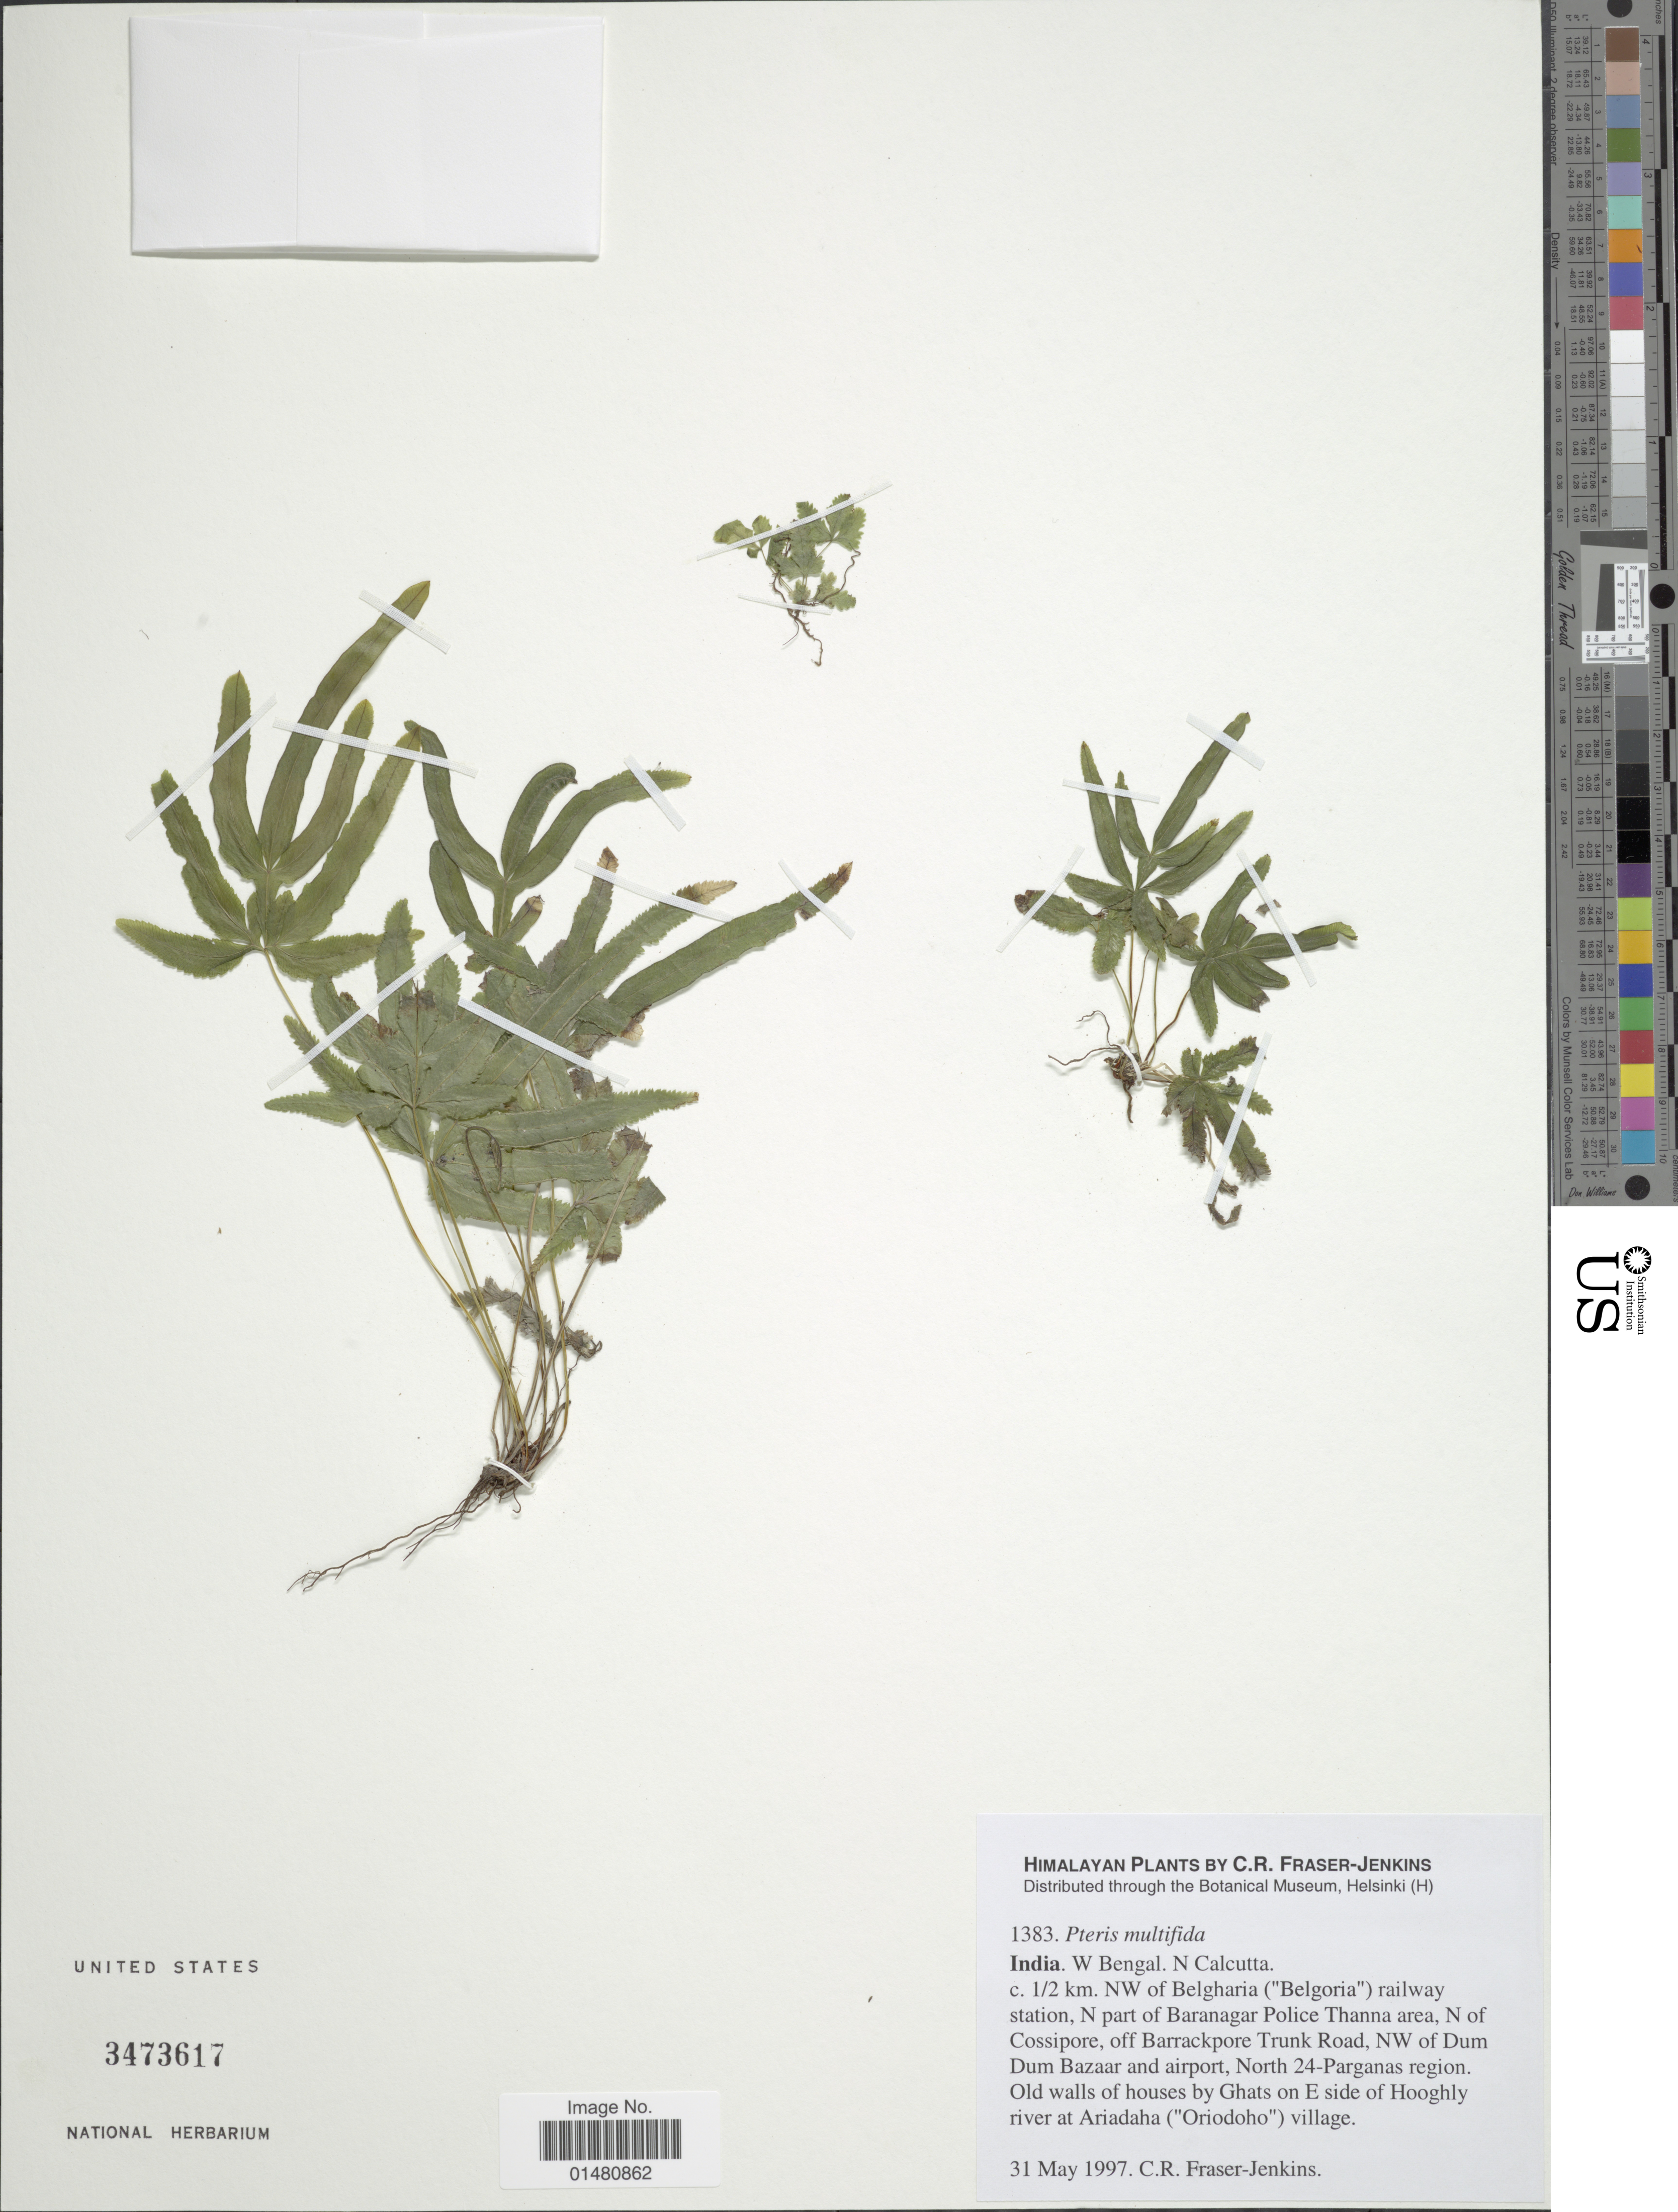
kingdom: Plantae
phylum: Tracheophyta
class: Polypodiopsida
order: Polypodiales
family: Pteridaceae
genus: Pteris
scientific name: Pteris multifida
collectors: C. R. Fraser-Jenkins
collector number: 1383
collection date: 1997-05-31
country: India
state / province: West Bengal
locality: N. Calcutta. c.½ km. NW of Belgharia ('Belgoria') railway station, N part of Baranagar Police Thann area, N of Cossipore, off Barrackpore Trunk Road, NW of Dum Dum bazaar and airport, North 24-Parganas region. Old walls of houses by Ghats on E side of Hooghly river at Ariadaha ('Oriodoho') village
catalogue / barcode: US 3473617